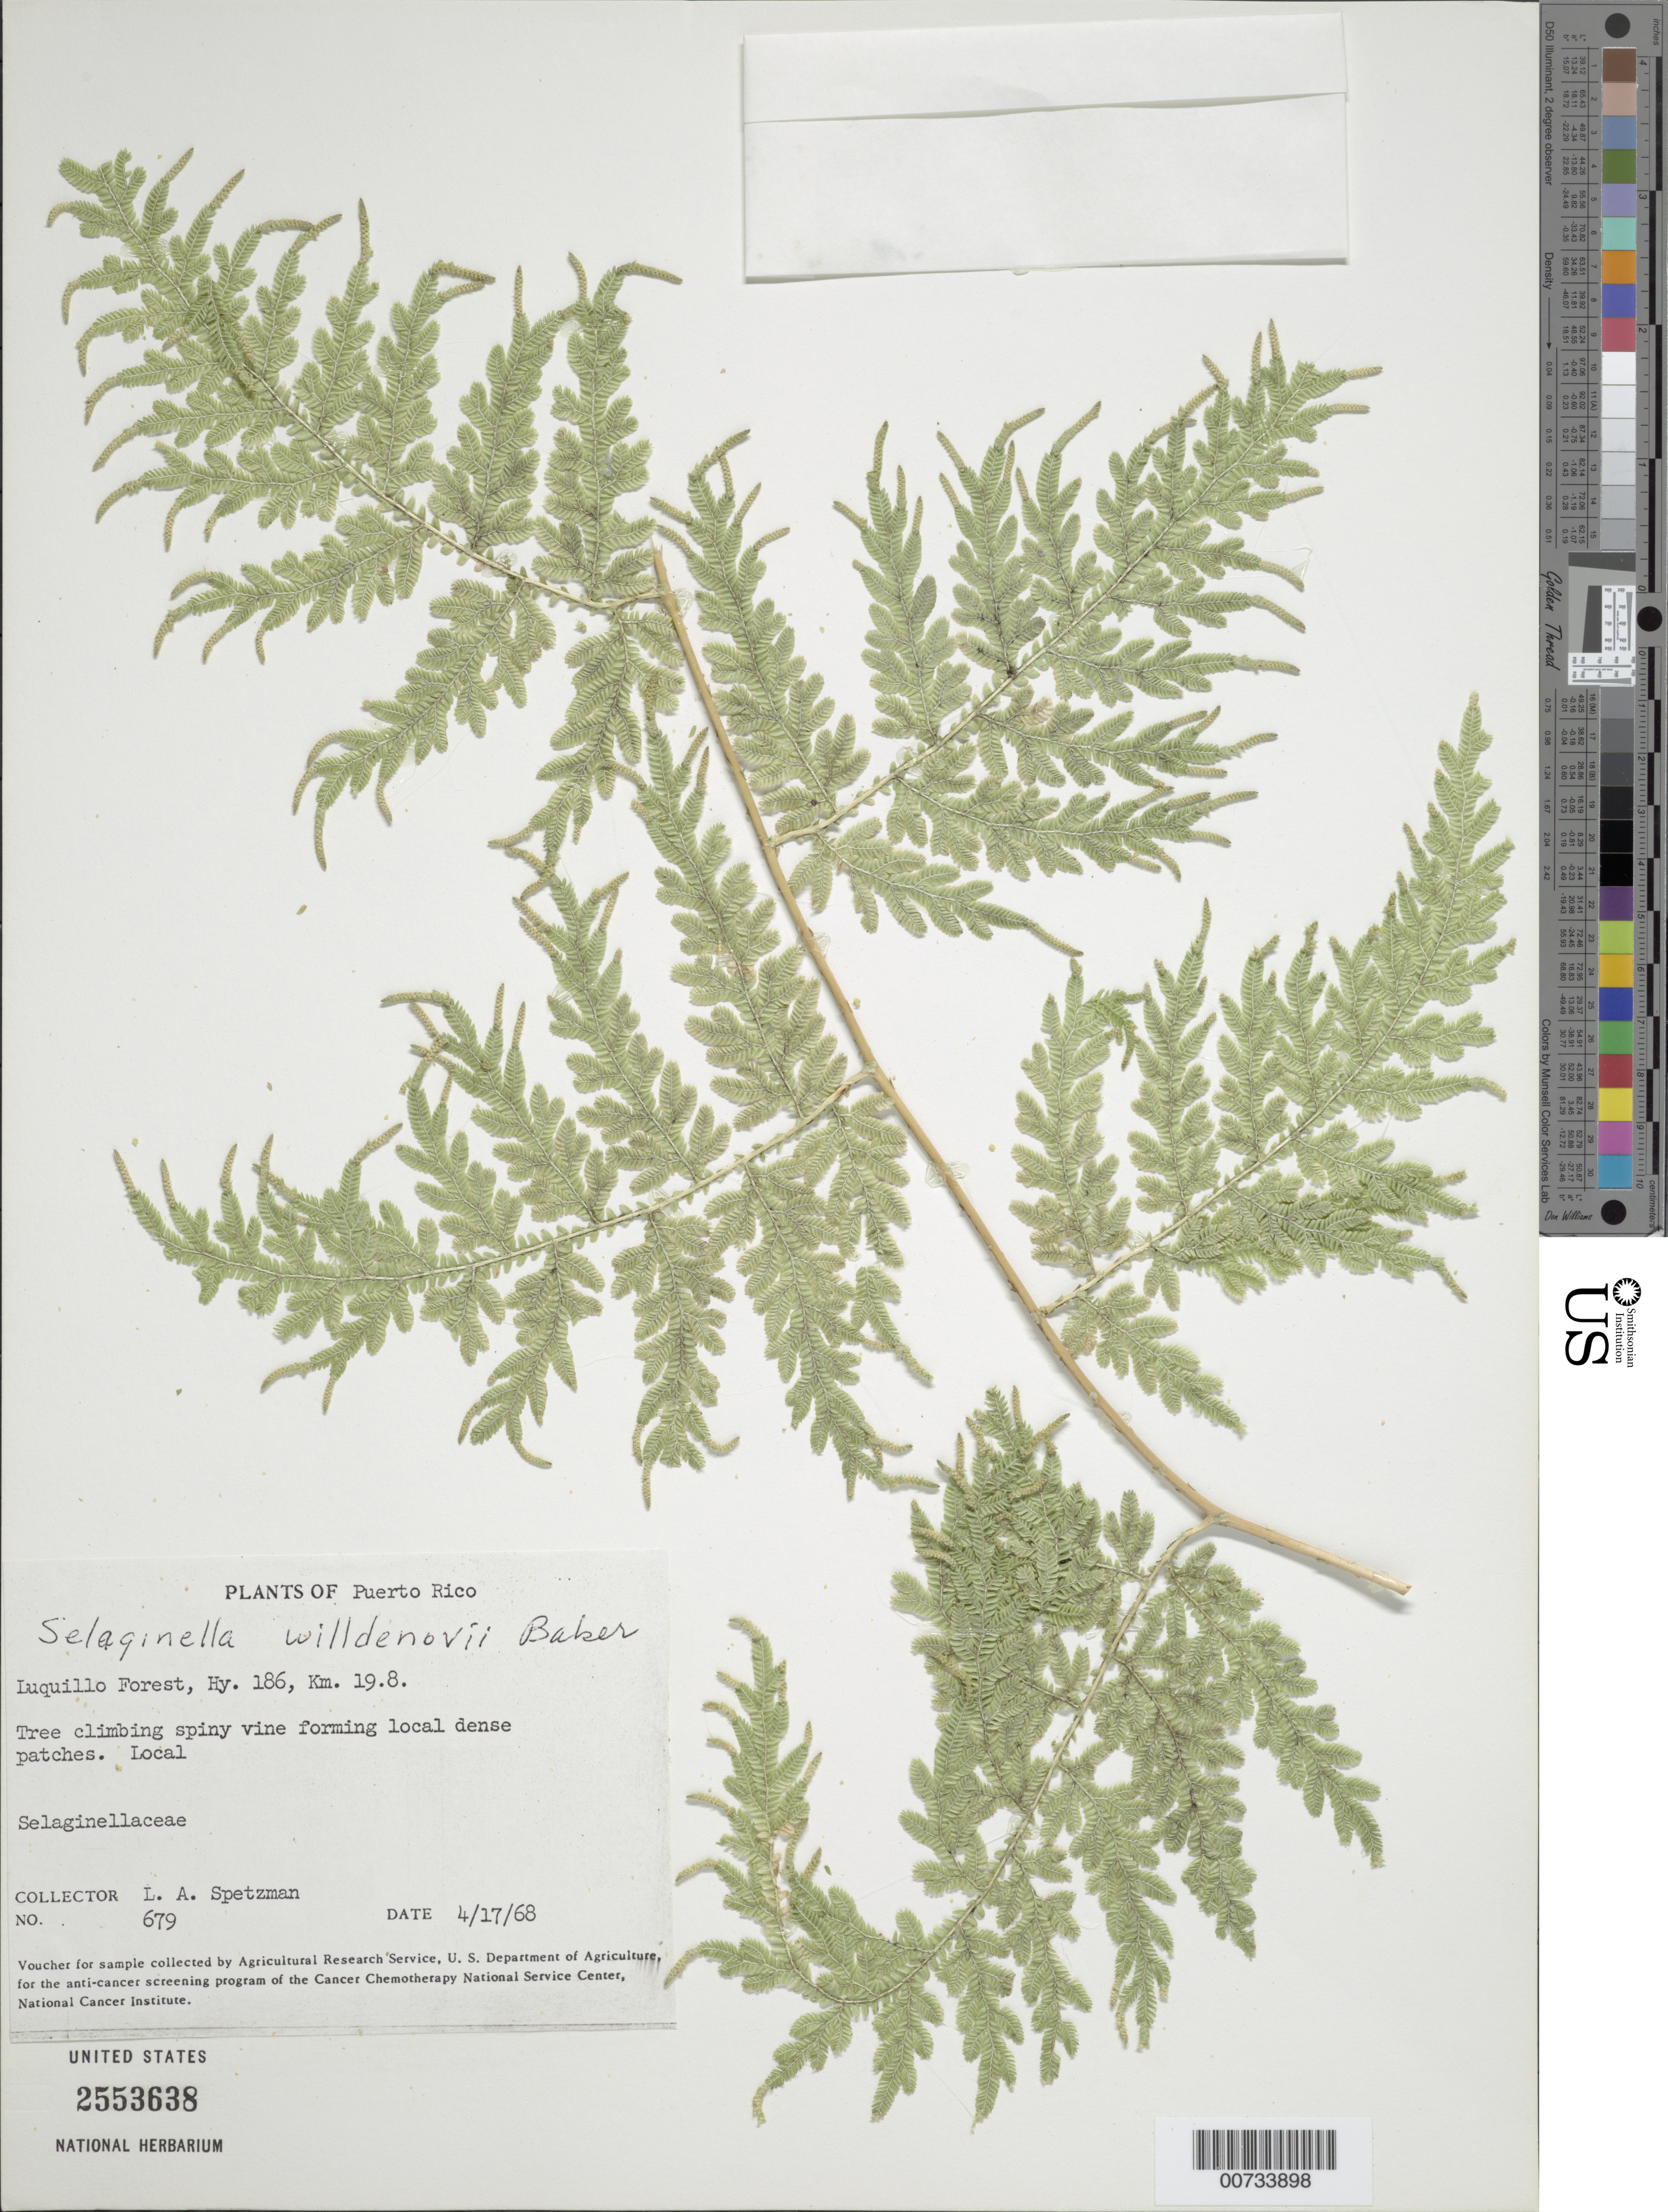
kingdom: Plantae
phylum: Tracheophyta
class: Lycopodiopsida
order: Selaginellales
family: Selaginellaceae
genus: Selaginella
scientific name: Selaginella willdenowii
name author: (Desv. ex Poir.) Baker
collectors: L. Spetzman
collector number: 679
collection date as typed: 17 Apr 1968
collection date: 1968-04-17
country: Puerto Rico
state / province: Luquillo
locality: Luquillo Forest, Hwy 186, km 19.8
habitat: Forest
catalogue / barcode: US 2553638